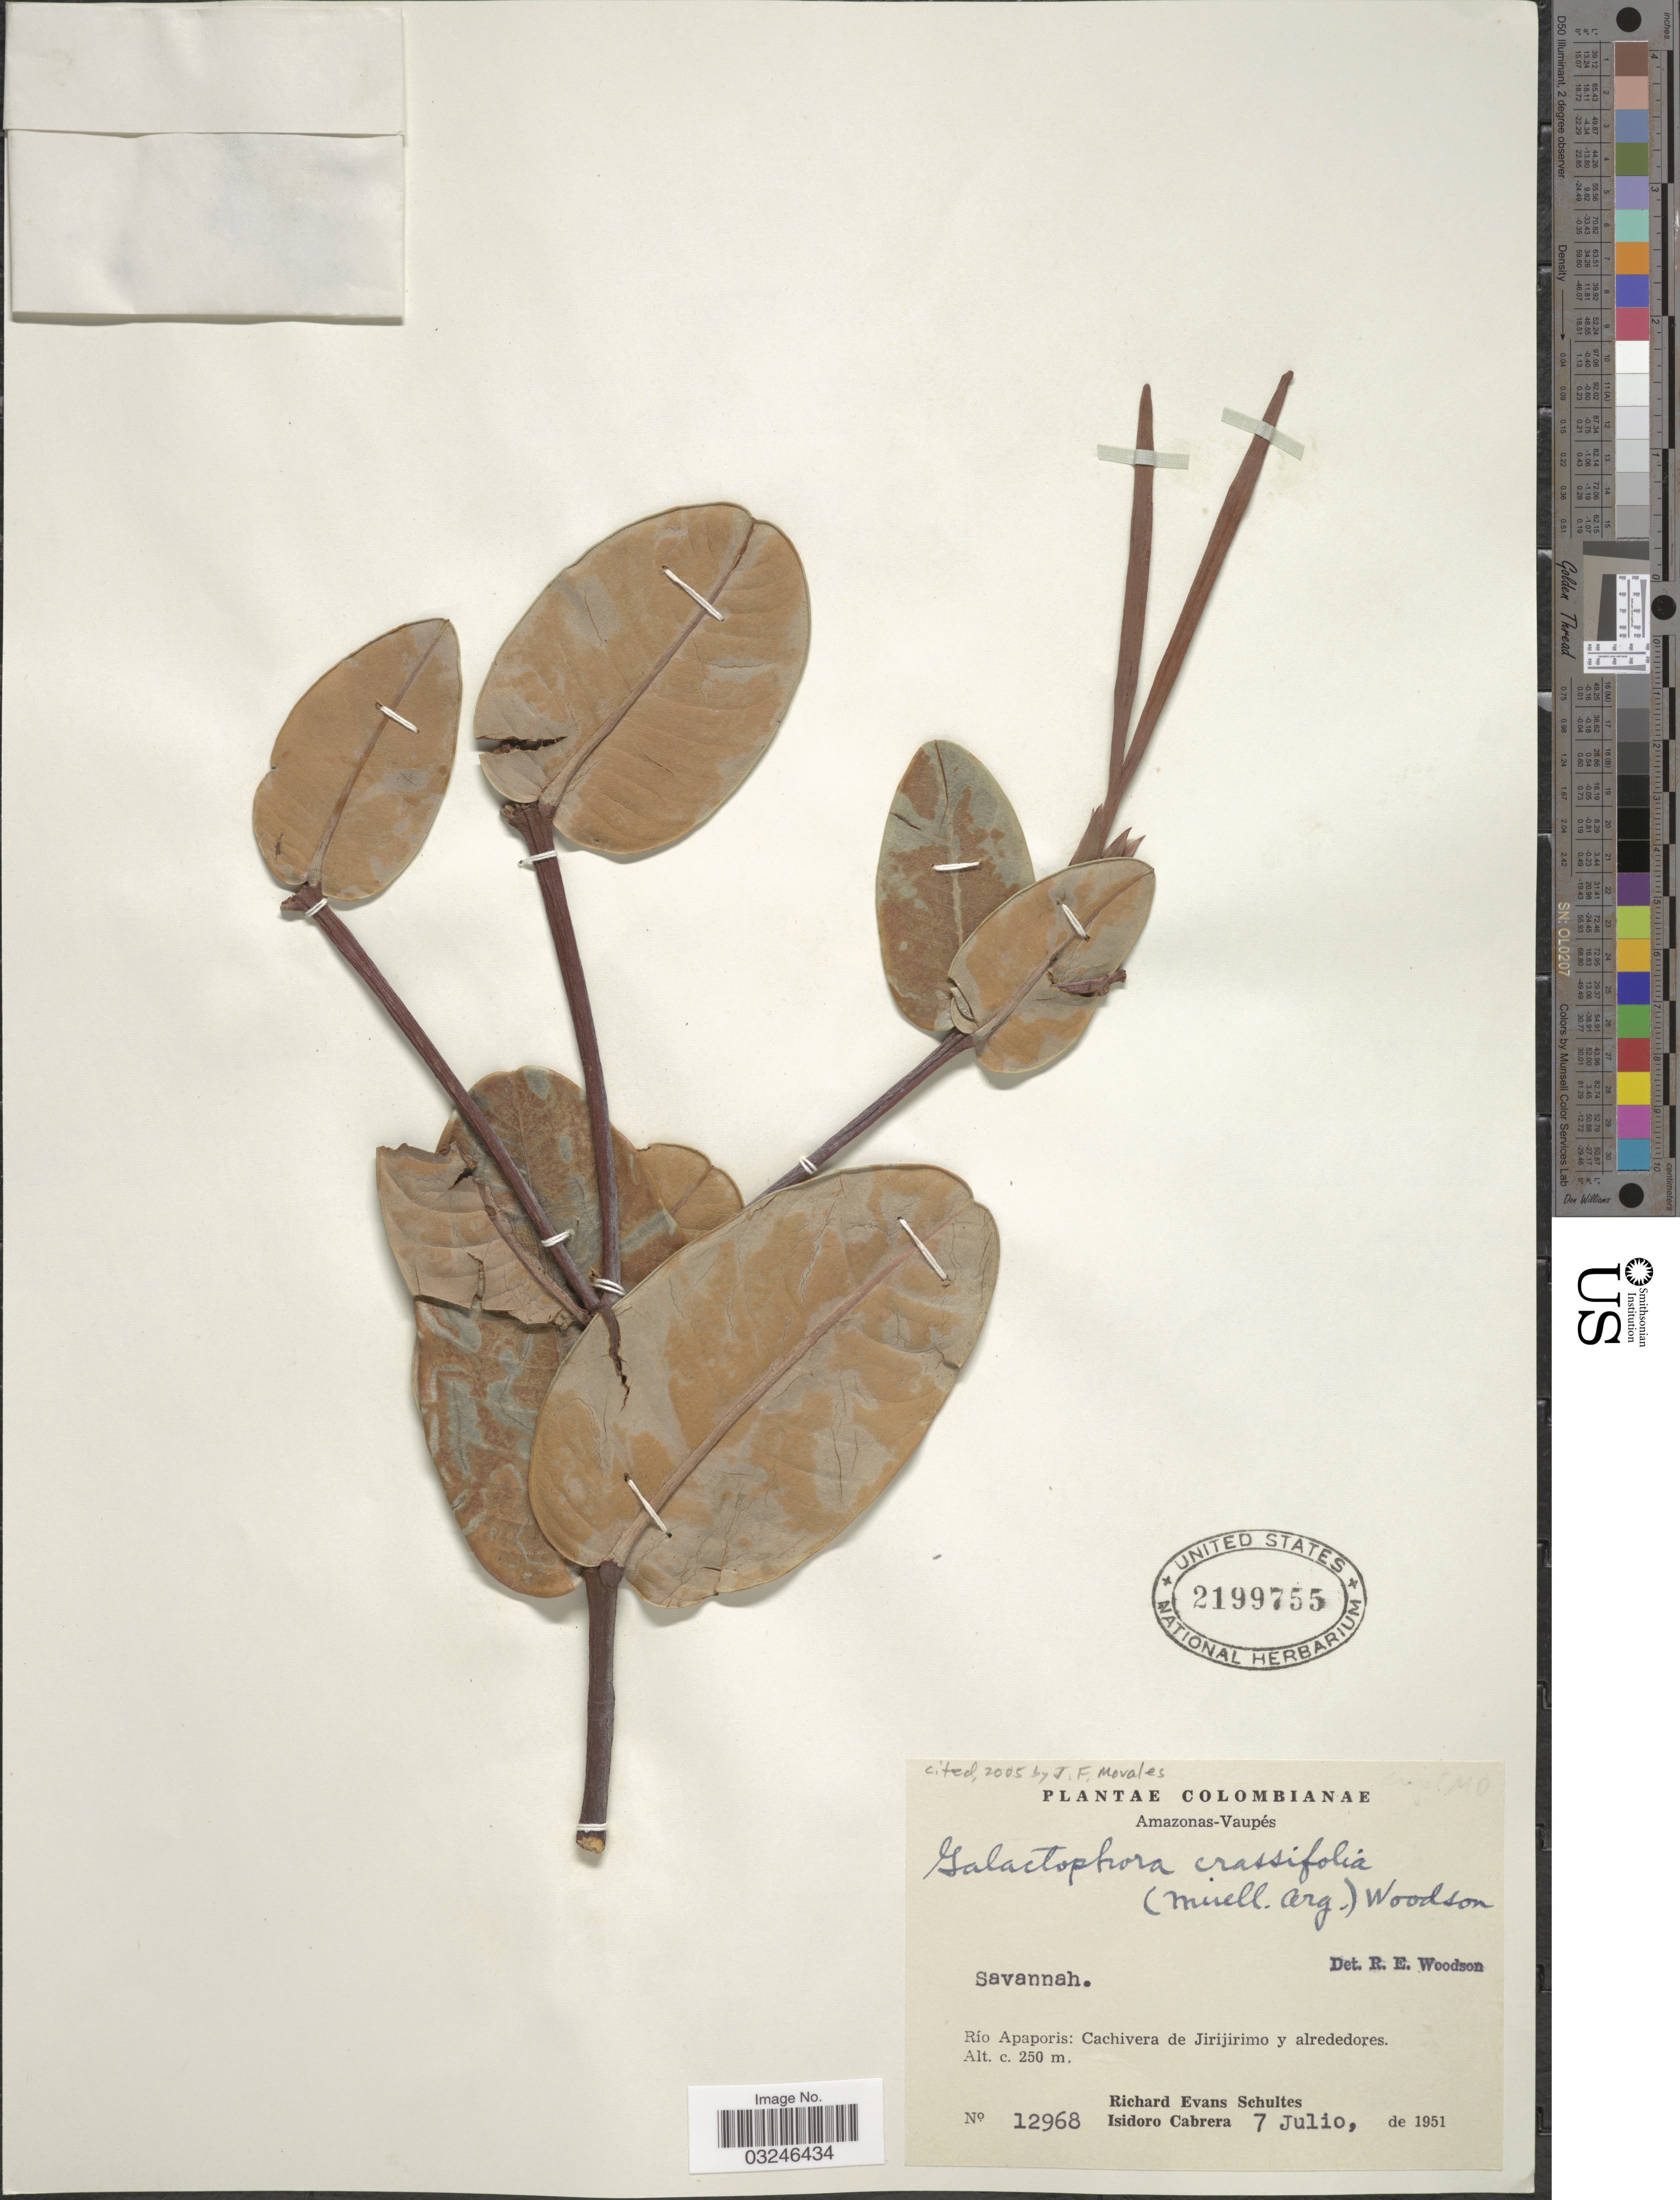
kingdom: Plantae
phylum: Tracheophyta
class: Magnoliopsida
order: Gentianales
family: Apocynaceae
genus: Galactophora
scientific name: Galactophora crassifolia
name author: (Müll. Arg.) Woodson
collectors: R. E. Schultes & I. Cabrera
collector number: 12968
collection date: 1951-07-07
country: Colombia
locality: Amazonas-Vaupés. Río Apaporis: Cachivera de Jirijirimo y alrededores.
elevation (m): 250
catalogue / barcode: US 2199755